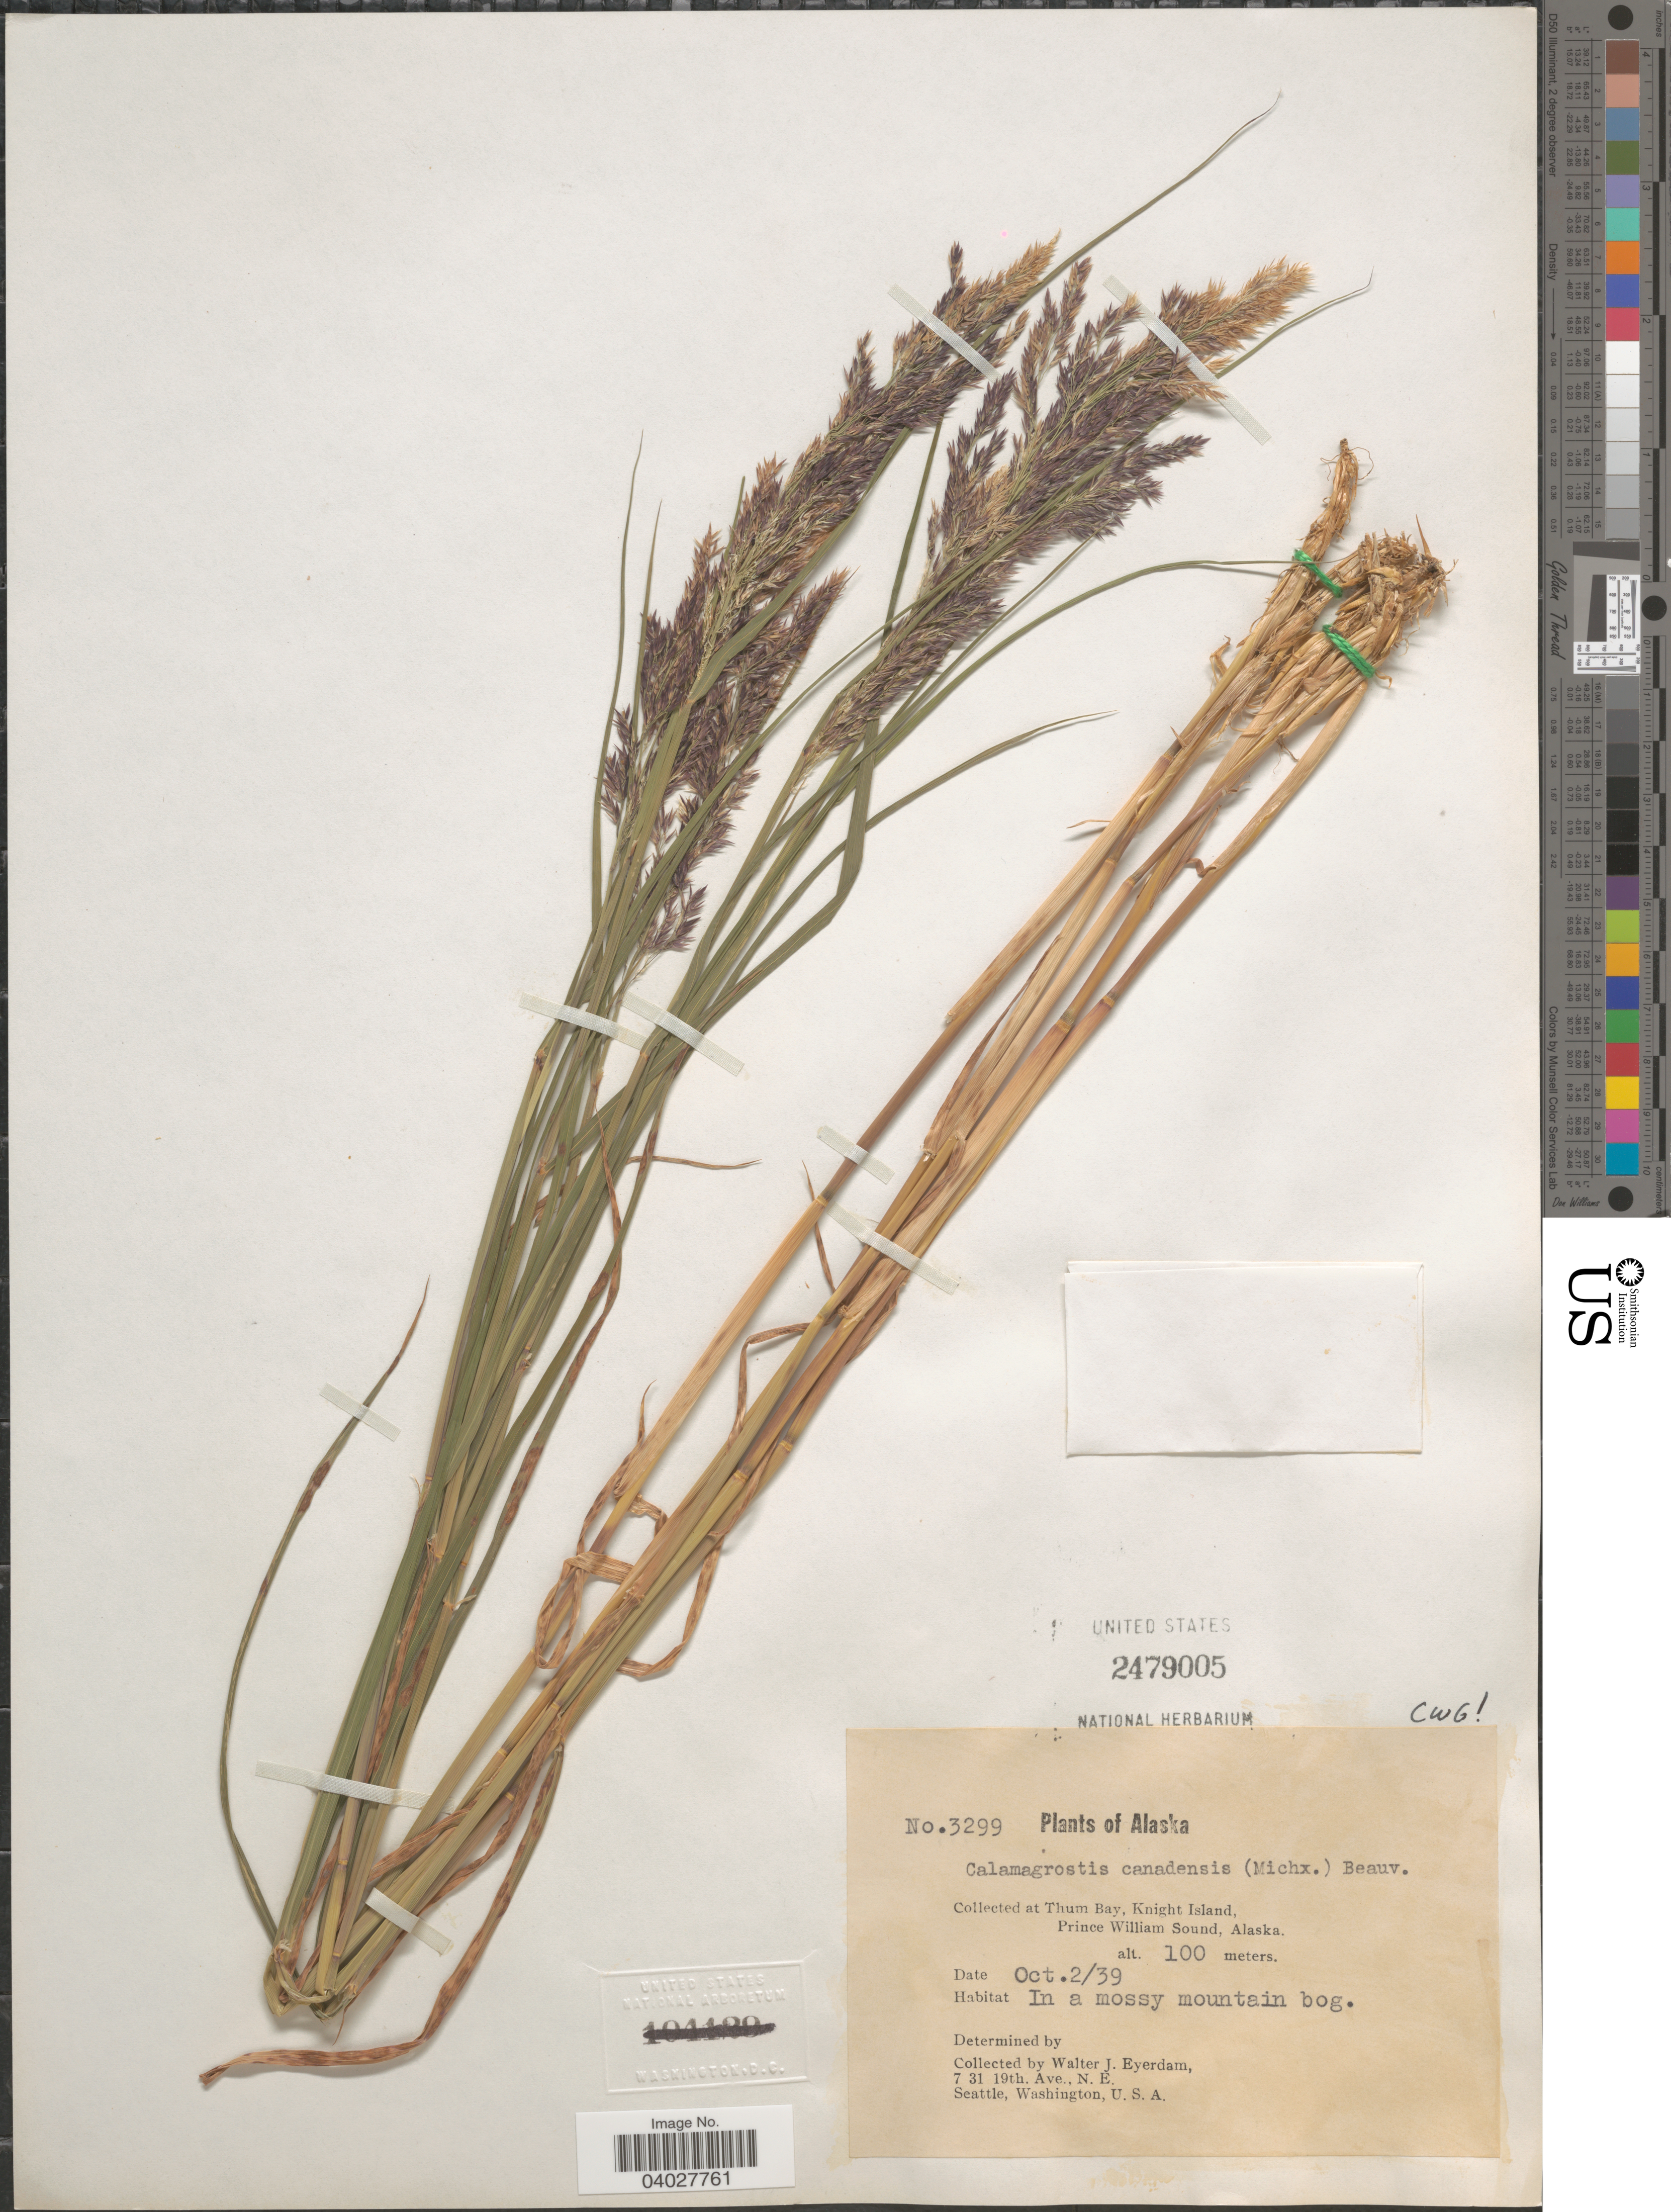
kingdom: Plantae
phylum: Tracheophyta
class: Liliopsida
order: Poales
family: Poaceae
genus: Calamagrostis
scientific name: Calamagrostis canadensis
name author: (Michx.) P. Beauv.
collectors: W. J. Eyerdam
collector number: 3299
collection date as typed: Transcribed d/m/y: 2/10/39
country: United States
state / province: Alaska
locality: Thum Bay, Knight Island, Prince William Sound.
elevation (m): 100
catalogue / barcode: US 2479005